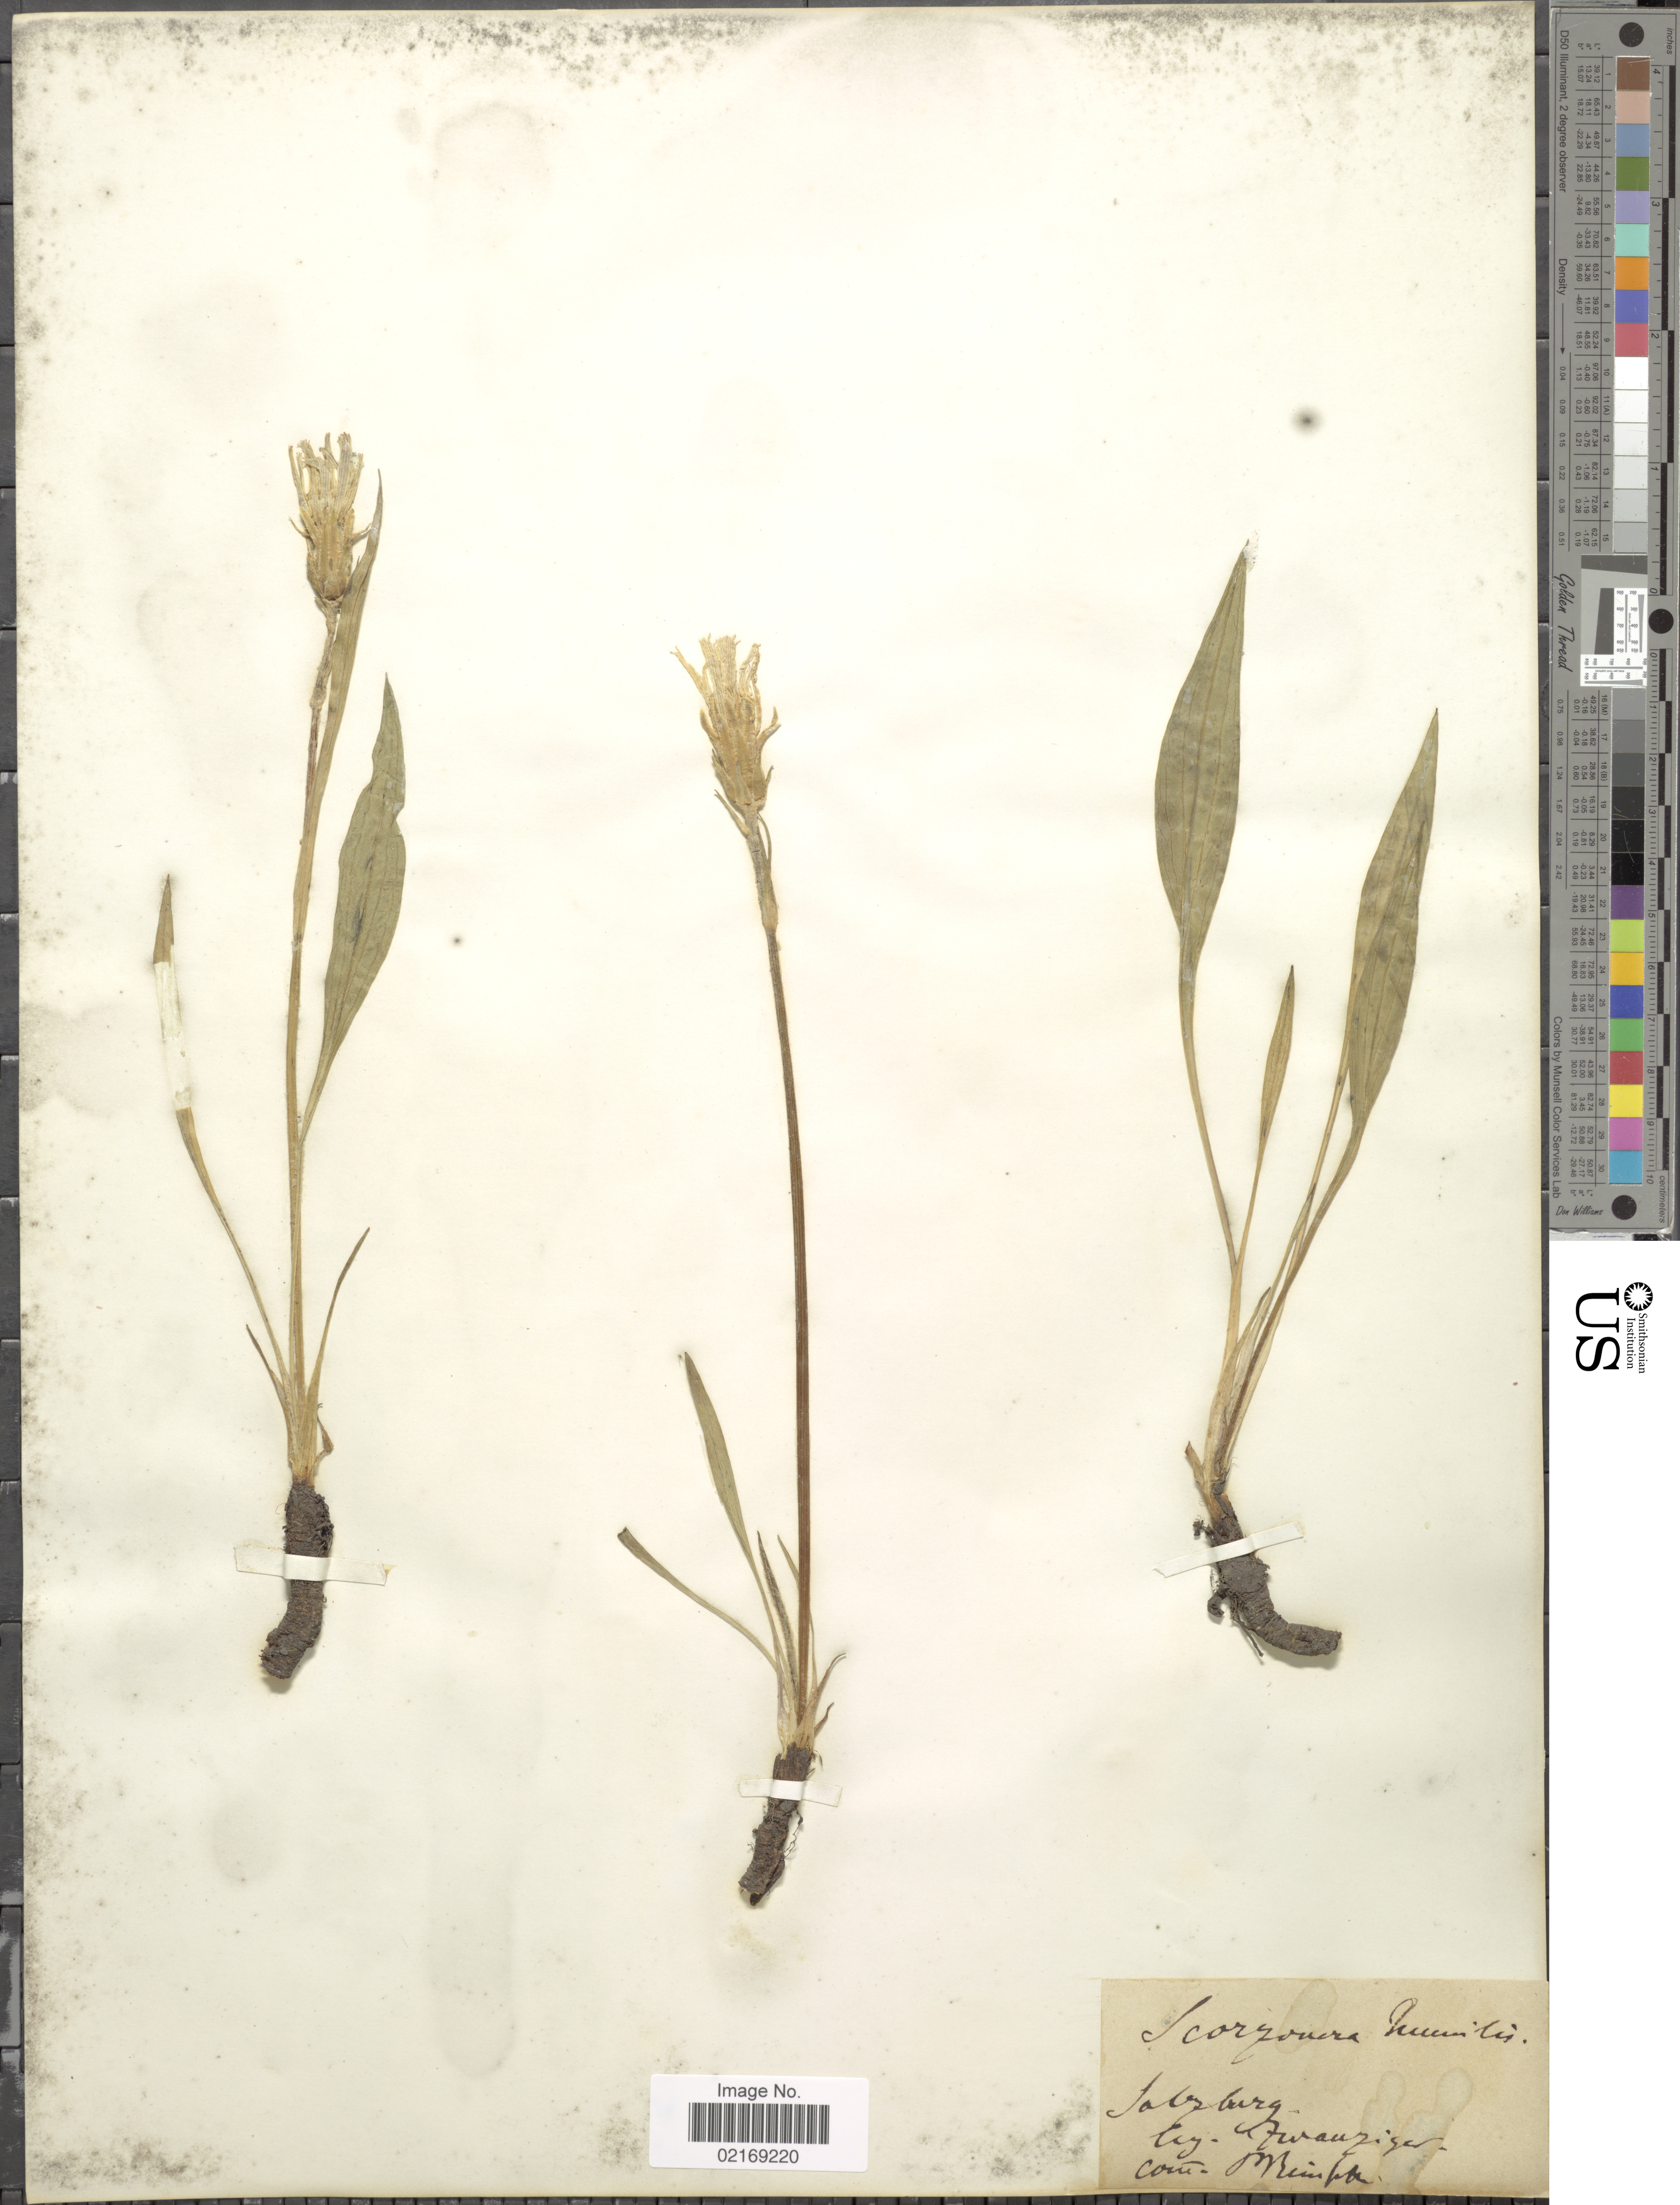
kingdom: Plantae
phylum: Tracheophyta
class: Magnoliopsida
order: Asterales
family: Asteraceae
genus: Scorzonera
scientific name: Scorzonera humilis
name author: L.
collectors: Zwanziger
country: Austria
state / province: Salzburg